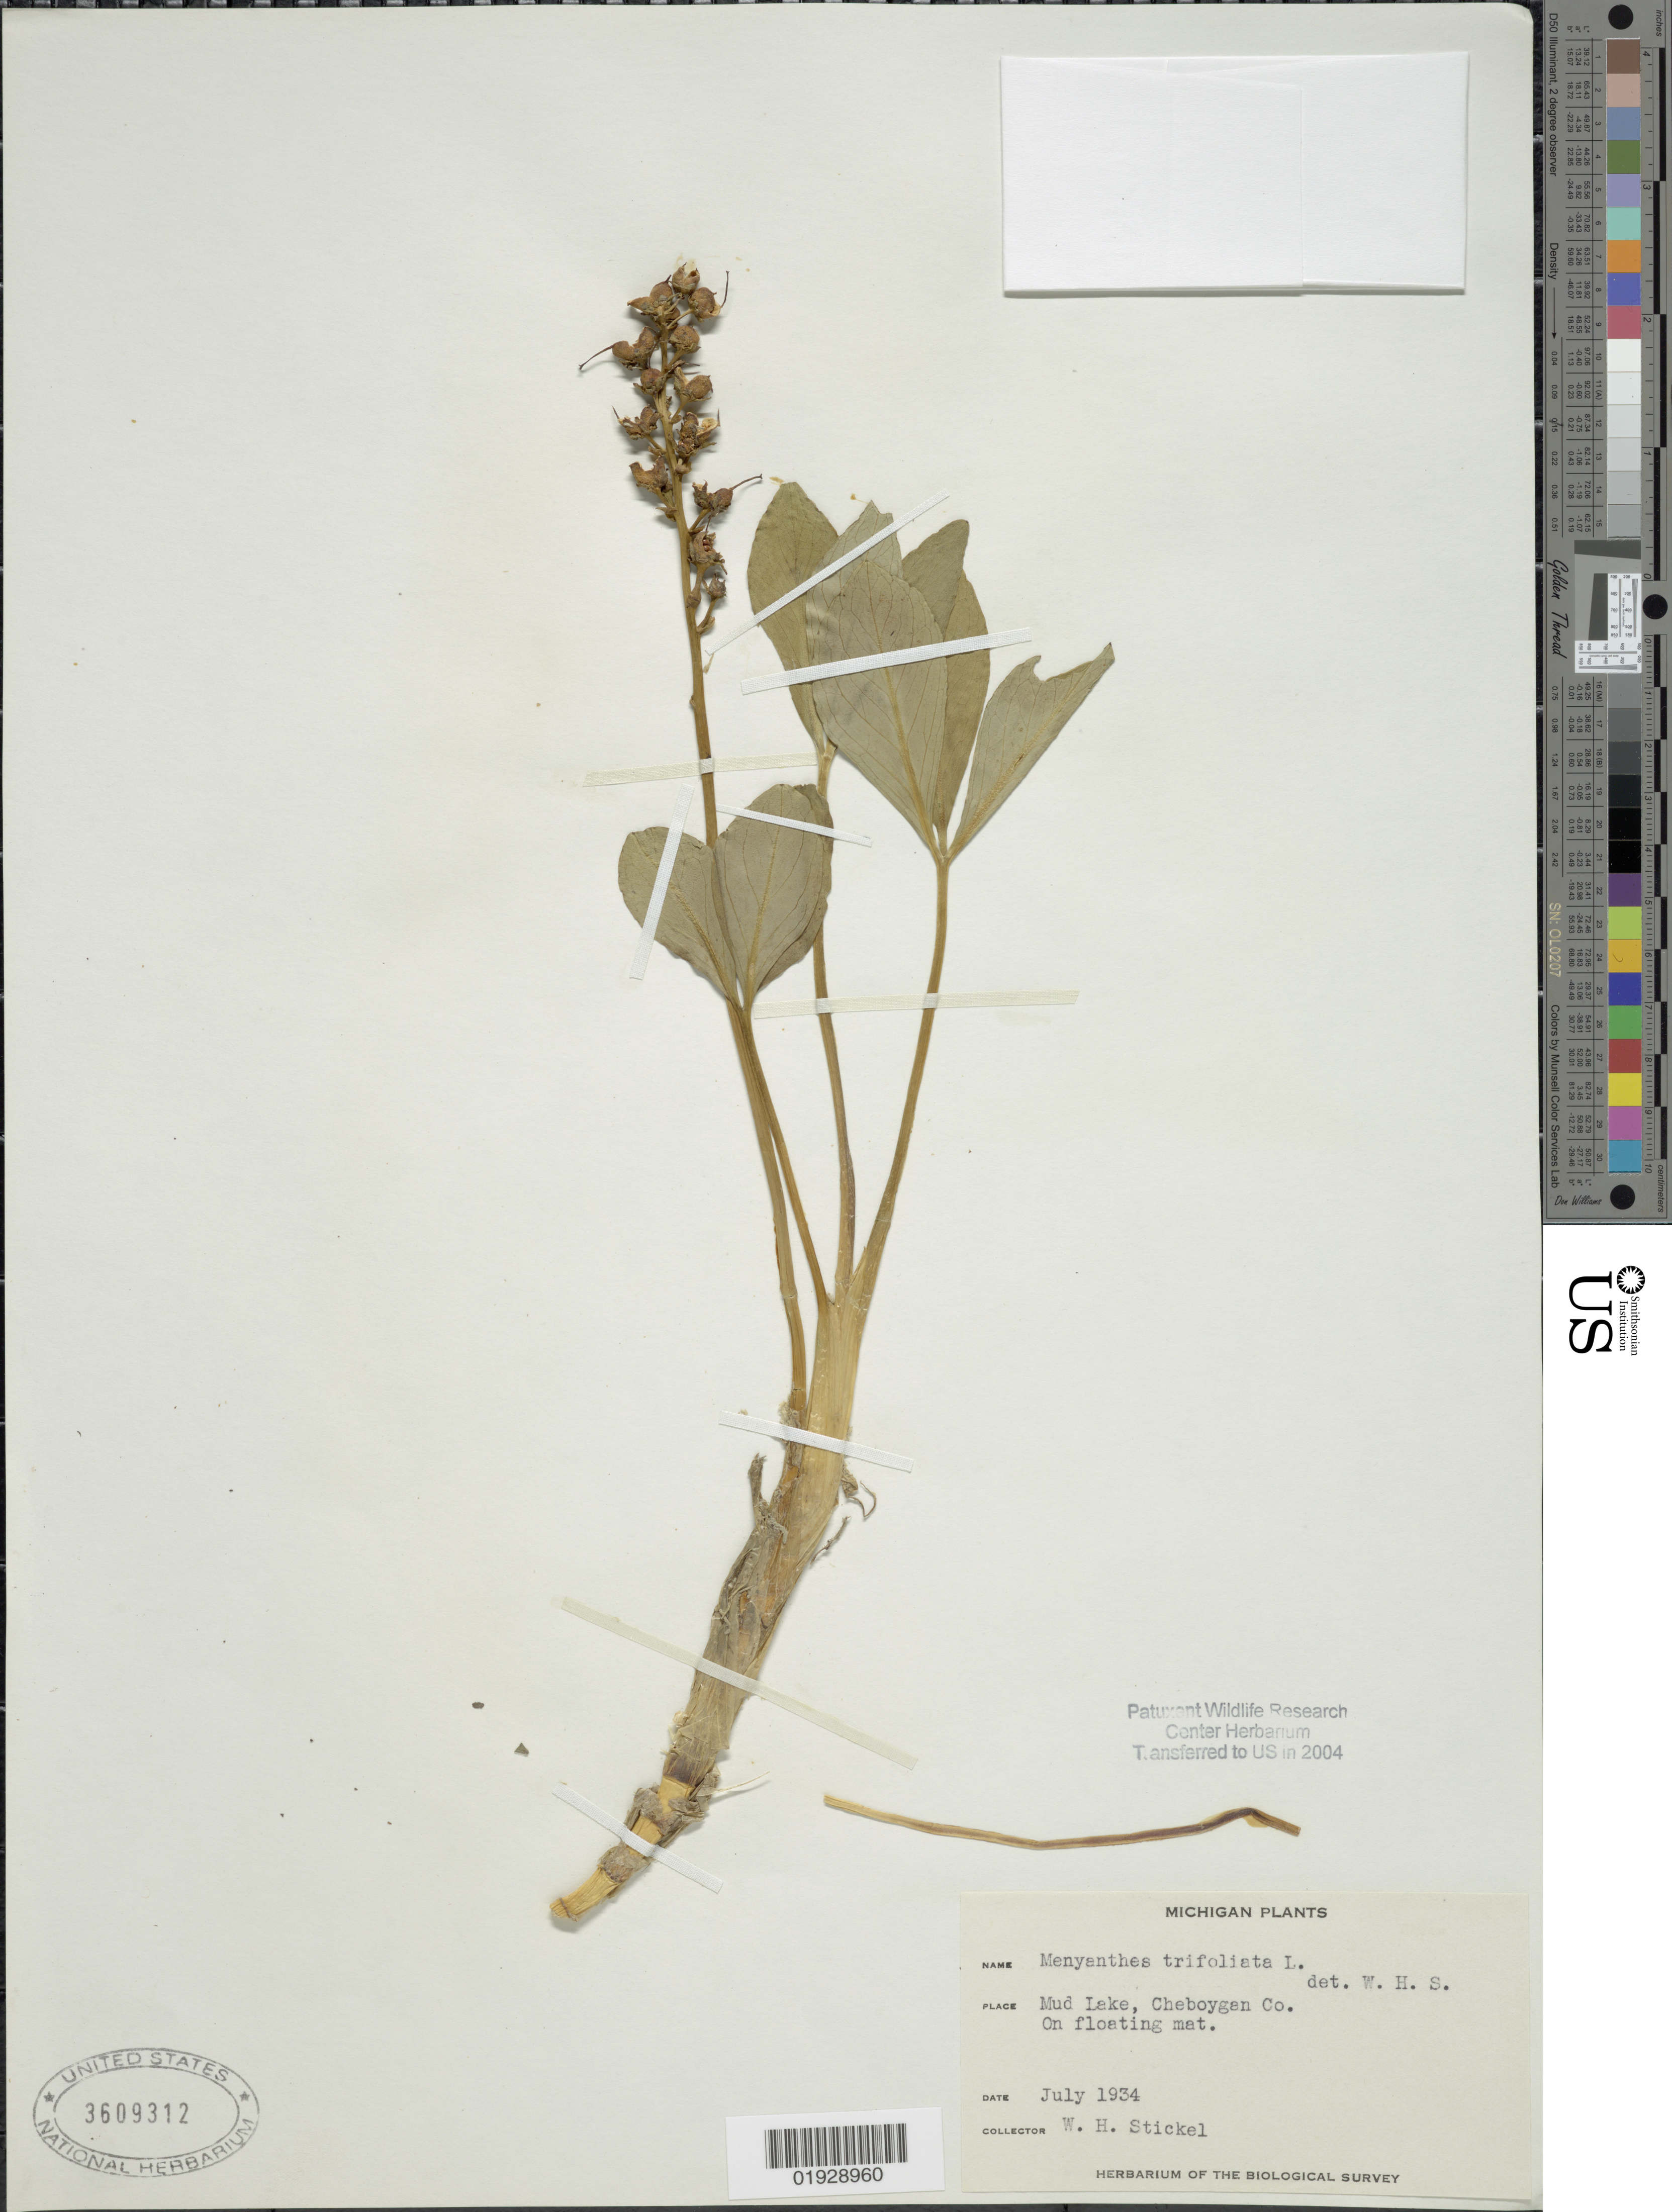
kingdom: Plantae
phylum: Tracheophyta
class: Magnoliopsida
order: Asterales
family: Menyanthaceae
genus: Menyanthes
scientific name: Menyanthes trifoliata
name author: L.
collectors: W. Stickel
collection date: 1934-07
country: United States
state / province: Michigan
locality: Mud Lake, Cheboygan Co.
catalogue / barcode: US 3609312